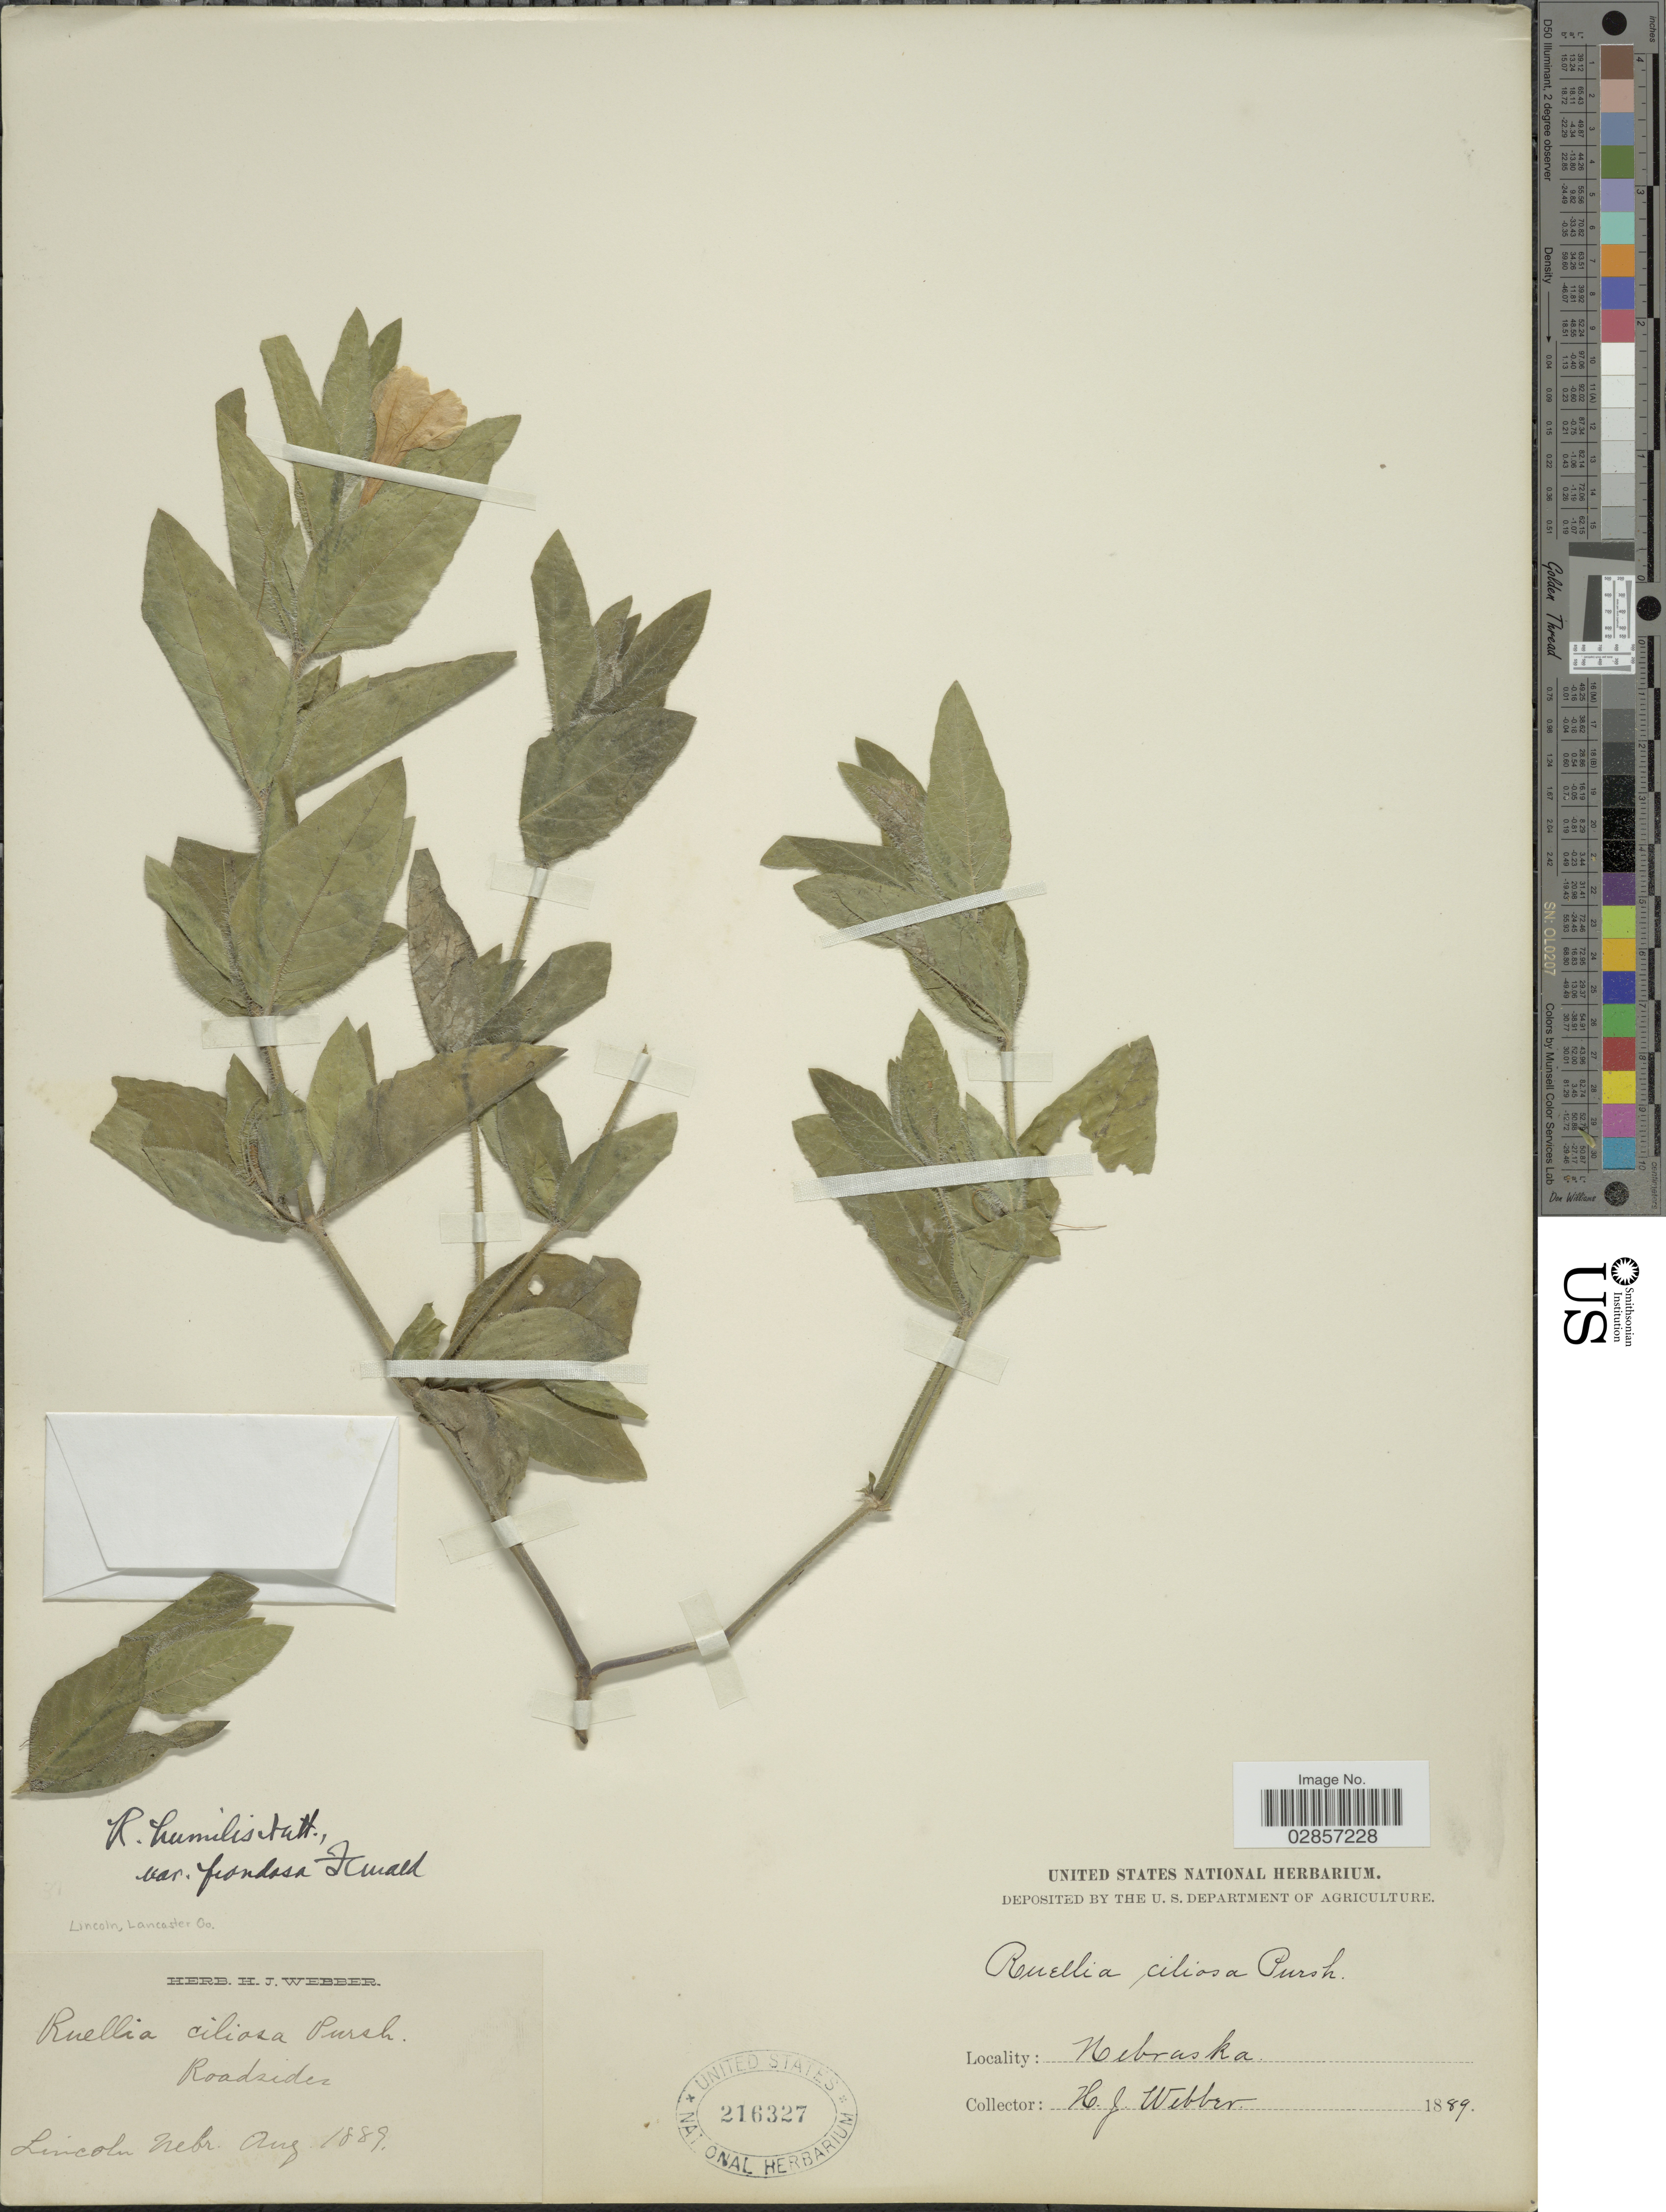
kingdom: Plantae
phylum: Tracheophyta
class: Magnoliopsida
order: Lamiales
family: Acanthaceae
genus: Ruellia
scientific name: Ruellia humilis var. frondosa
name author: Fernald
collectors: H. Webber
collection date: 1889-08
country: United States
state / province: Nebraska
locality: Lincoln, Lancaster Co., Nebr.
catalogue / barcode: US 216327